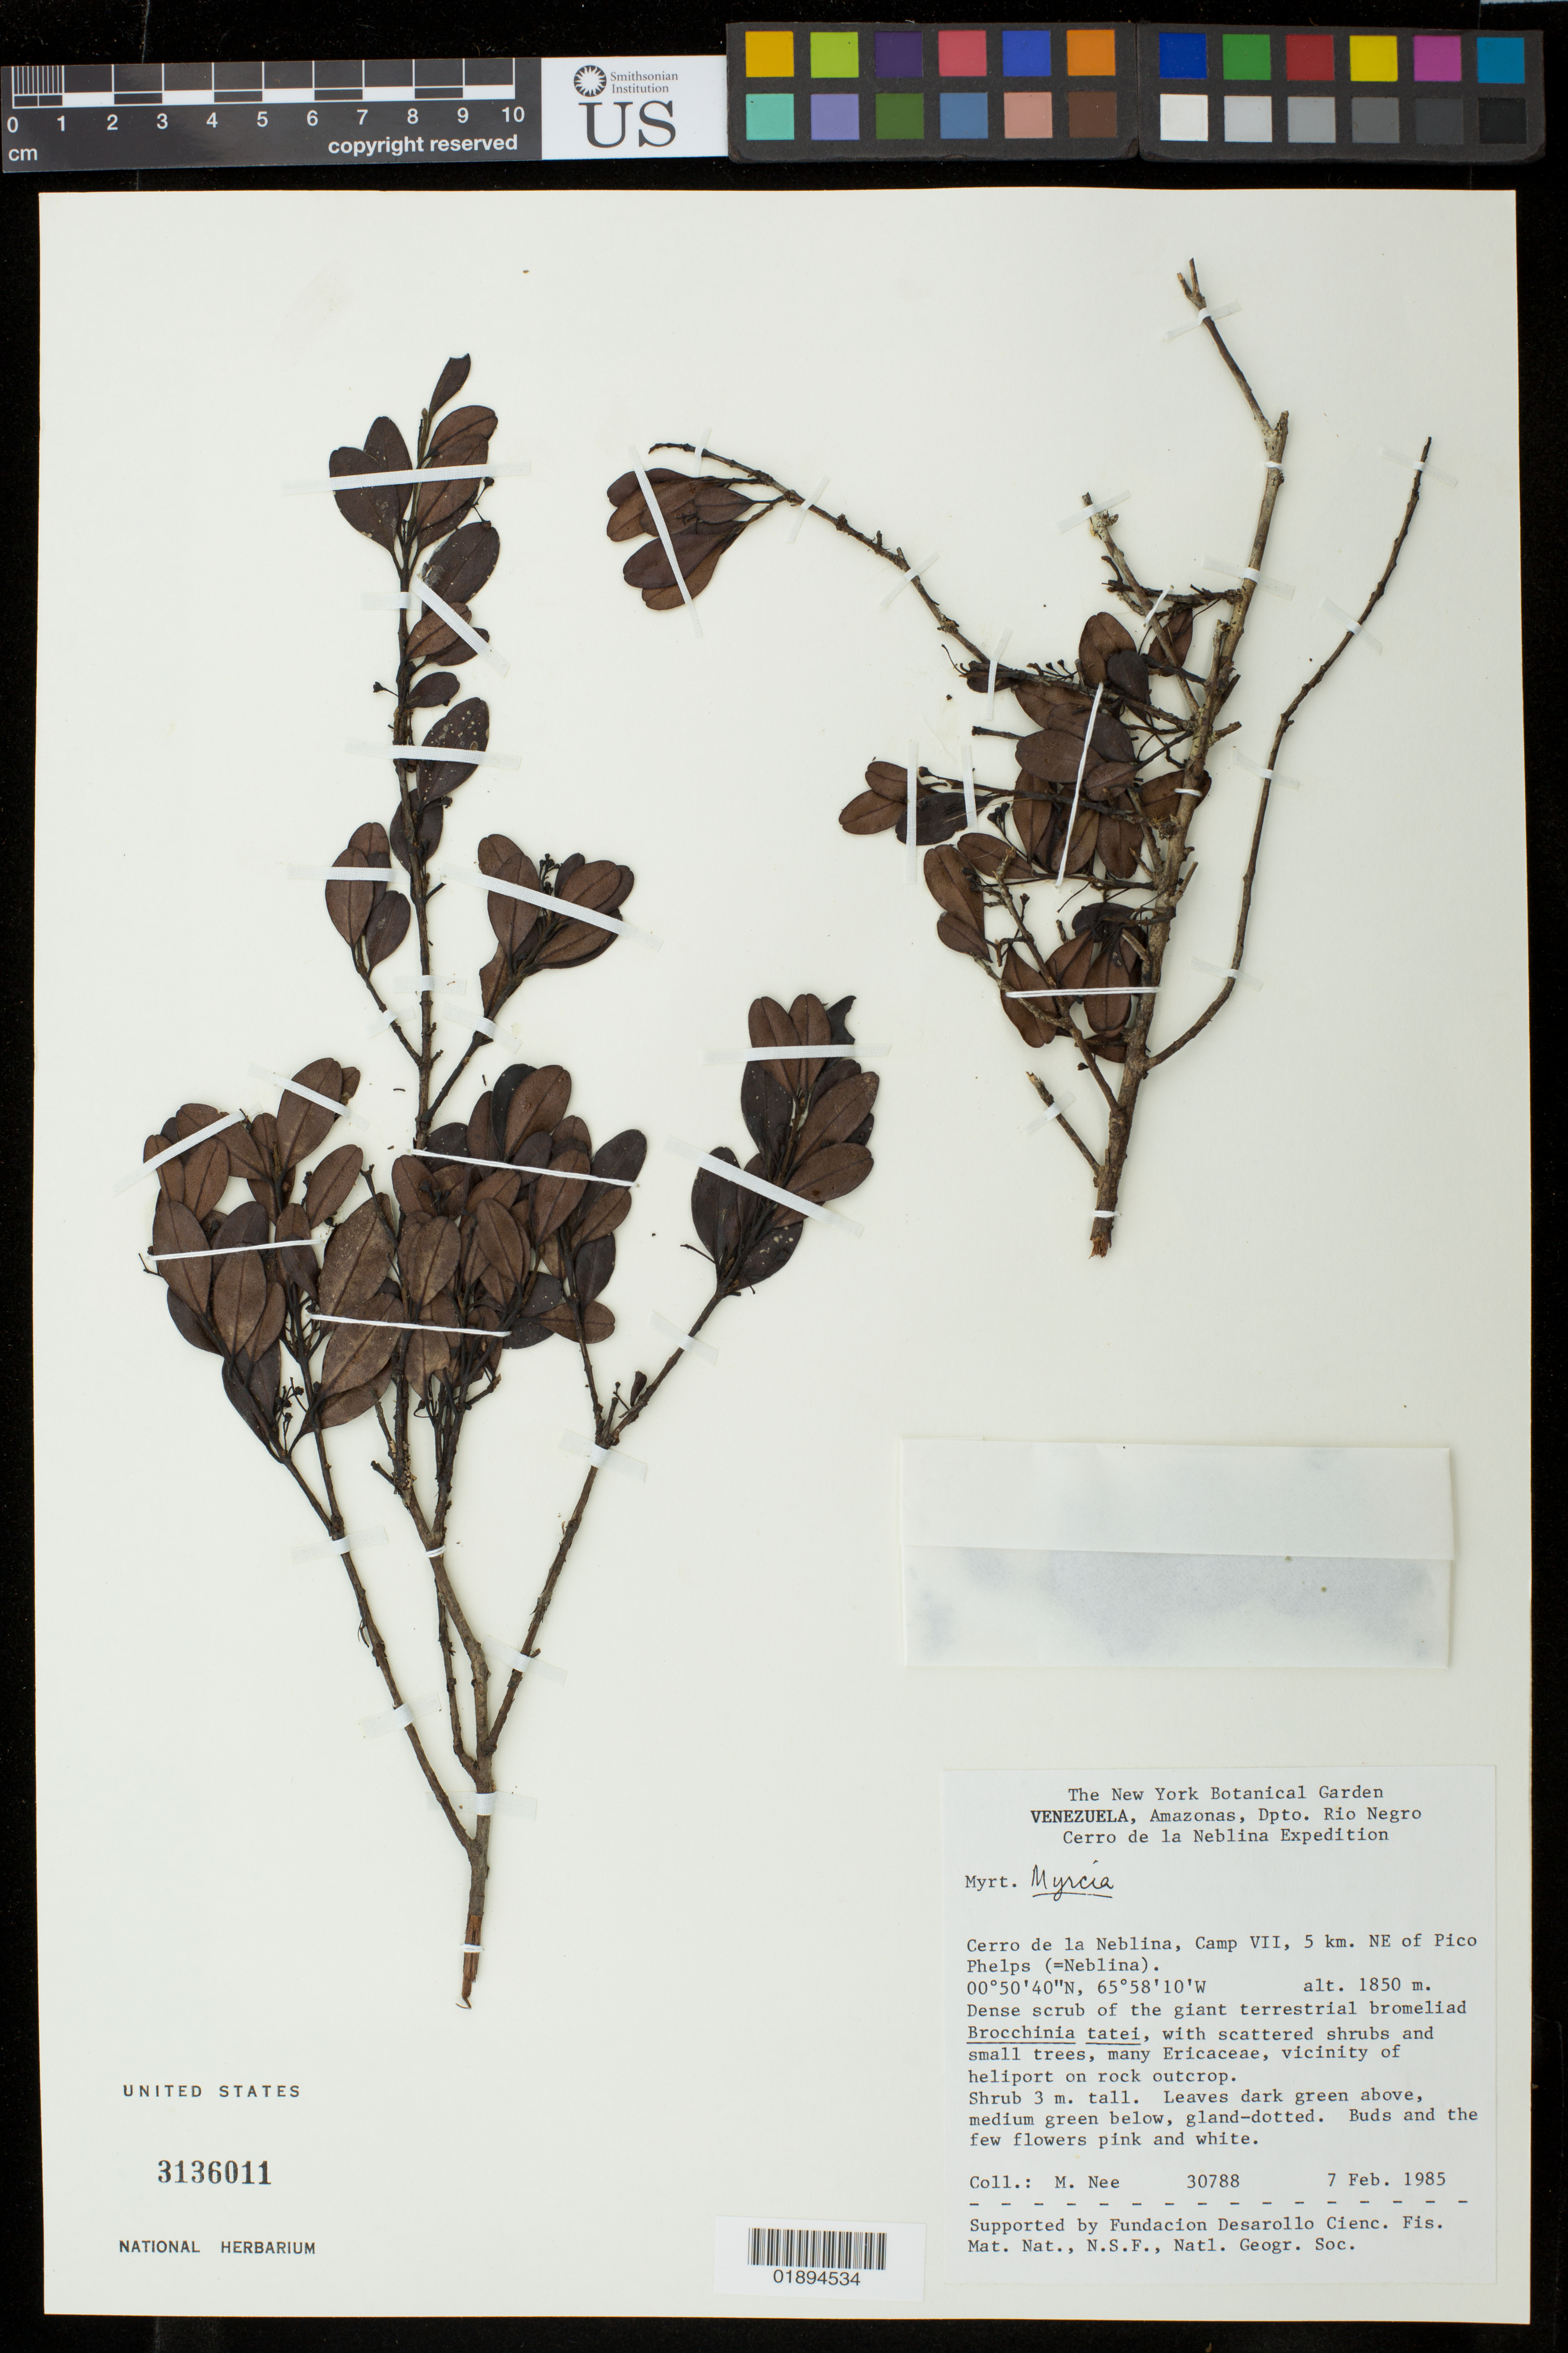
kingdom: Plantae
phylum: Tracheophyta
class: Magnoliopsida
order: Myrtales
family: Myrtaceae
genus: Myrcia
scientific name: Myrcia sp.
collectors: M. Nee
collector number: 30788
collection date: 1985-02-07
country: Venezuela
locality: Dpto. Rio Negro. Cerro de la Neblina, Camp VII, 5 km NE of Pico Phelps (=Neblina)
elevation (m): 1850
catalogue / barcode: US 3136011